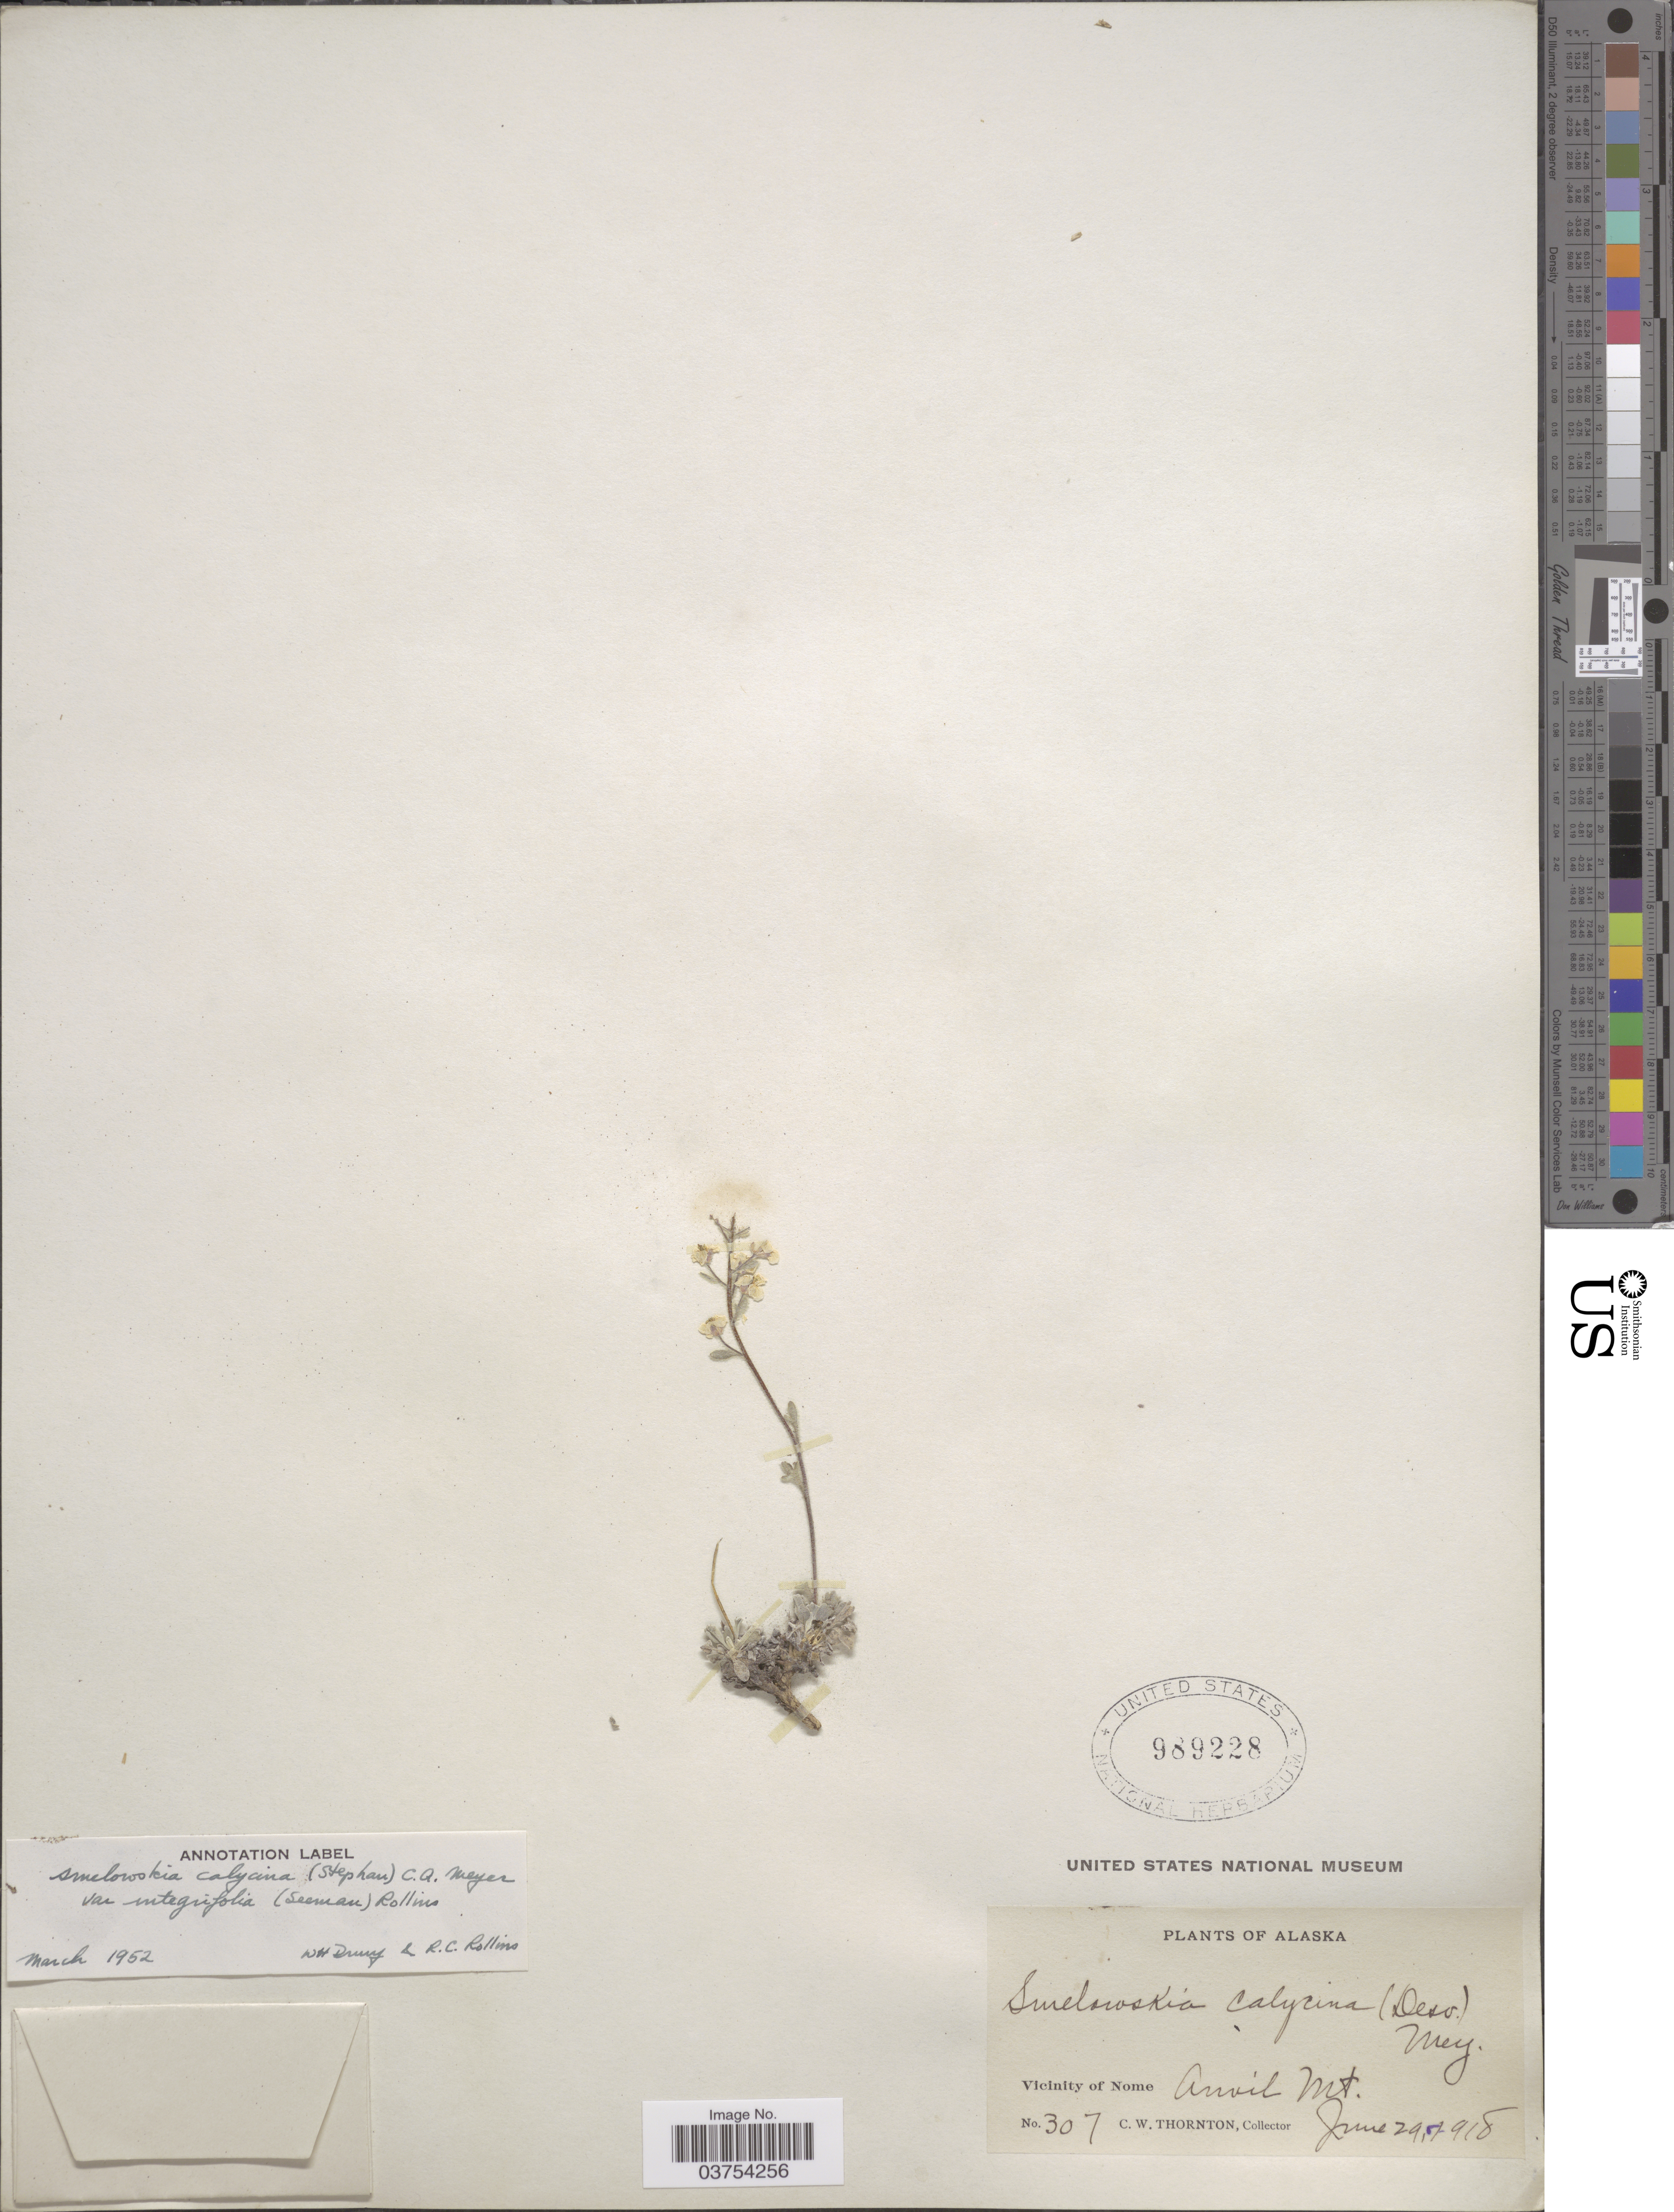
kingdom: Plantae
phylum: Tracheophyta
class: Magnoliopsida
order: Brassicales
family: Brassicaceae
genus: Smelowskia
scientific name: Smelowskia calycina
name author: (Stephan) C.A. Mey.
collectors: C. Thornton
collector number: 307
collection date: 1918-07-29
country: United States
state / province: Alaska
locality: Vicinity of Nome, Anvil Mt.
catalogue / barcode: US 989228